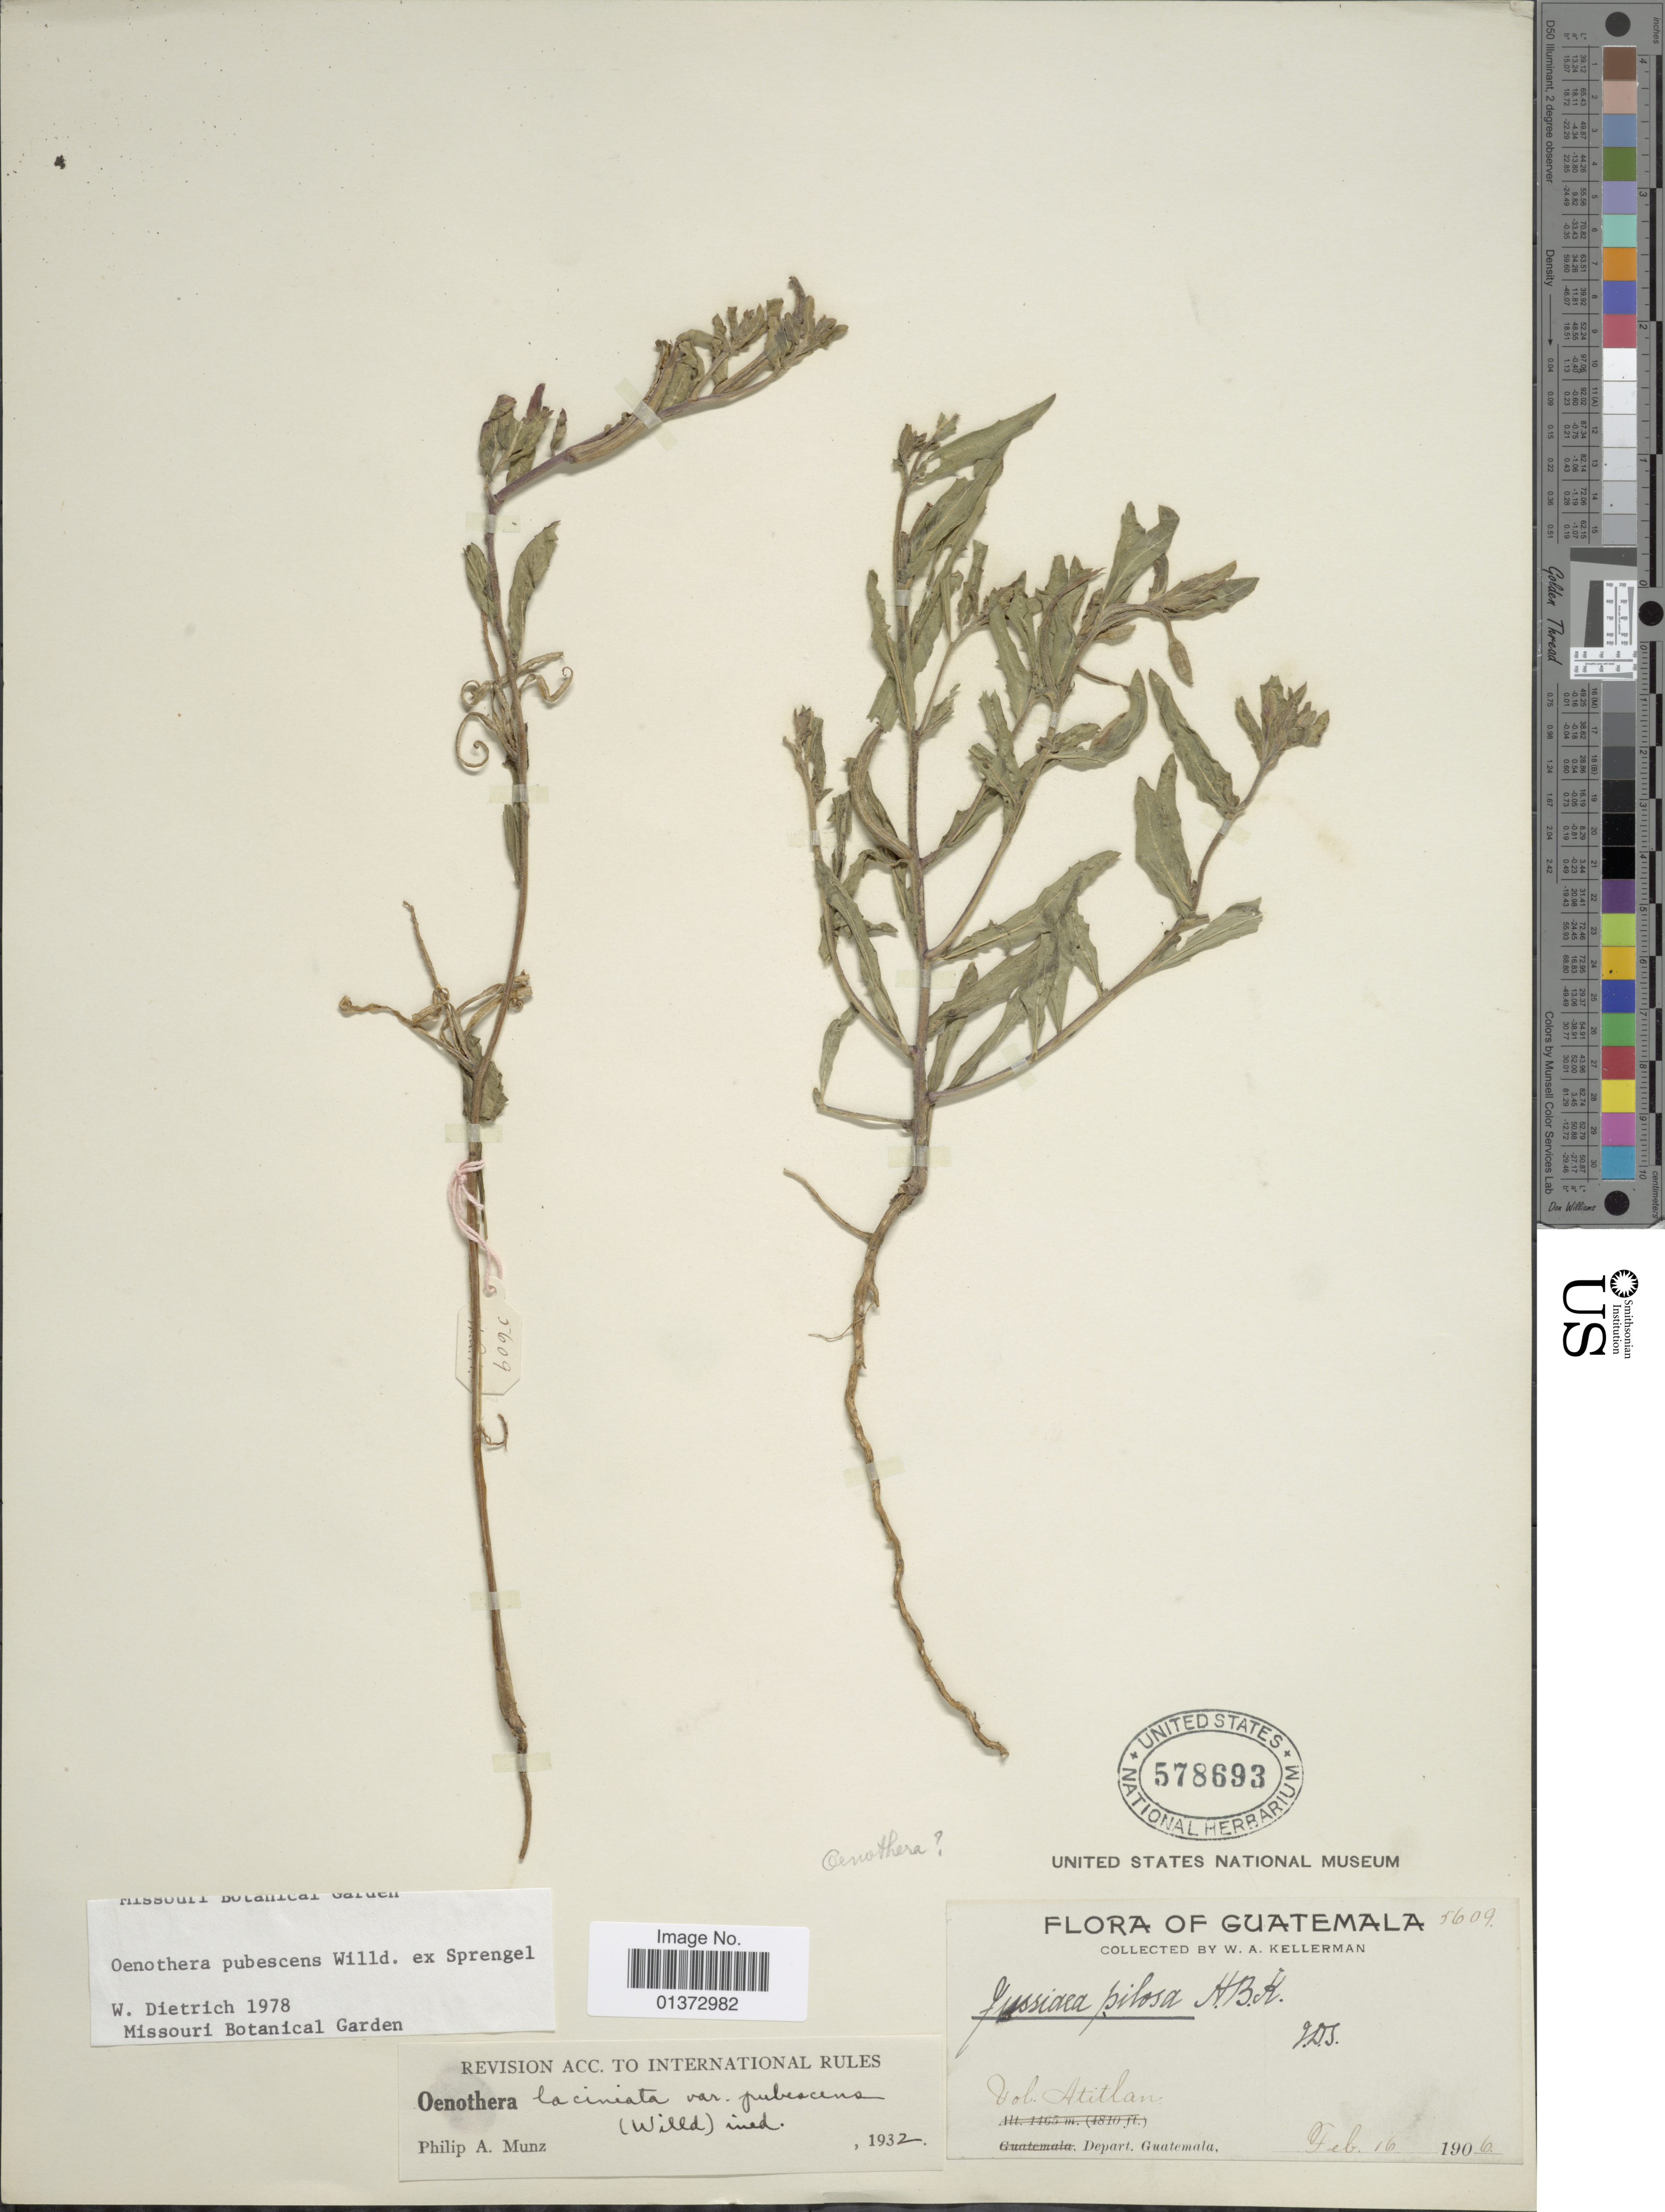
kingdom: Plantae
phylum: Tracheophyta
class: Magnoliopsida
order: Myrtales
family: Onagraceae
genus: Oenothera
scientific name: Oenothera pubescens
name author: Willd. ex Spreng.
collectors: W. Kellerman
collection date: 1906-02-16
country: Guatemala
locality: Vol. Atitlan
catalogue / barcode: US 578693